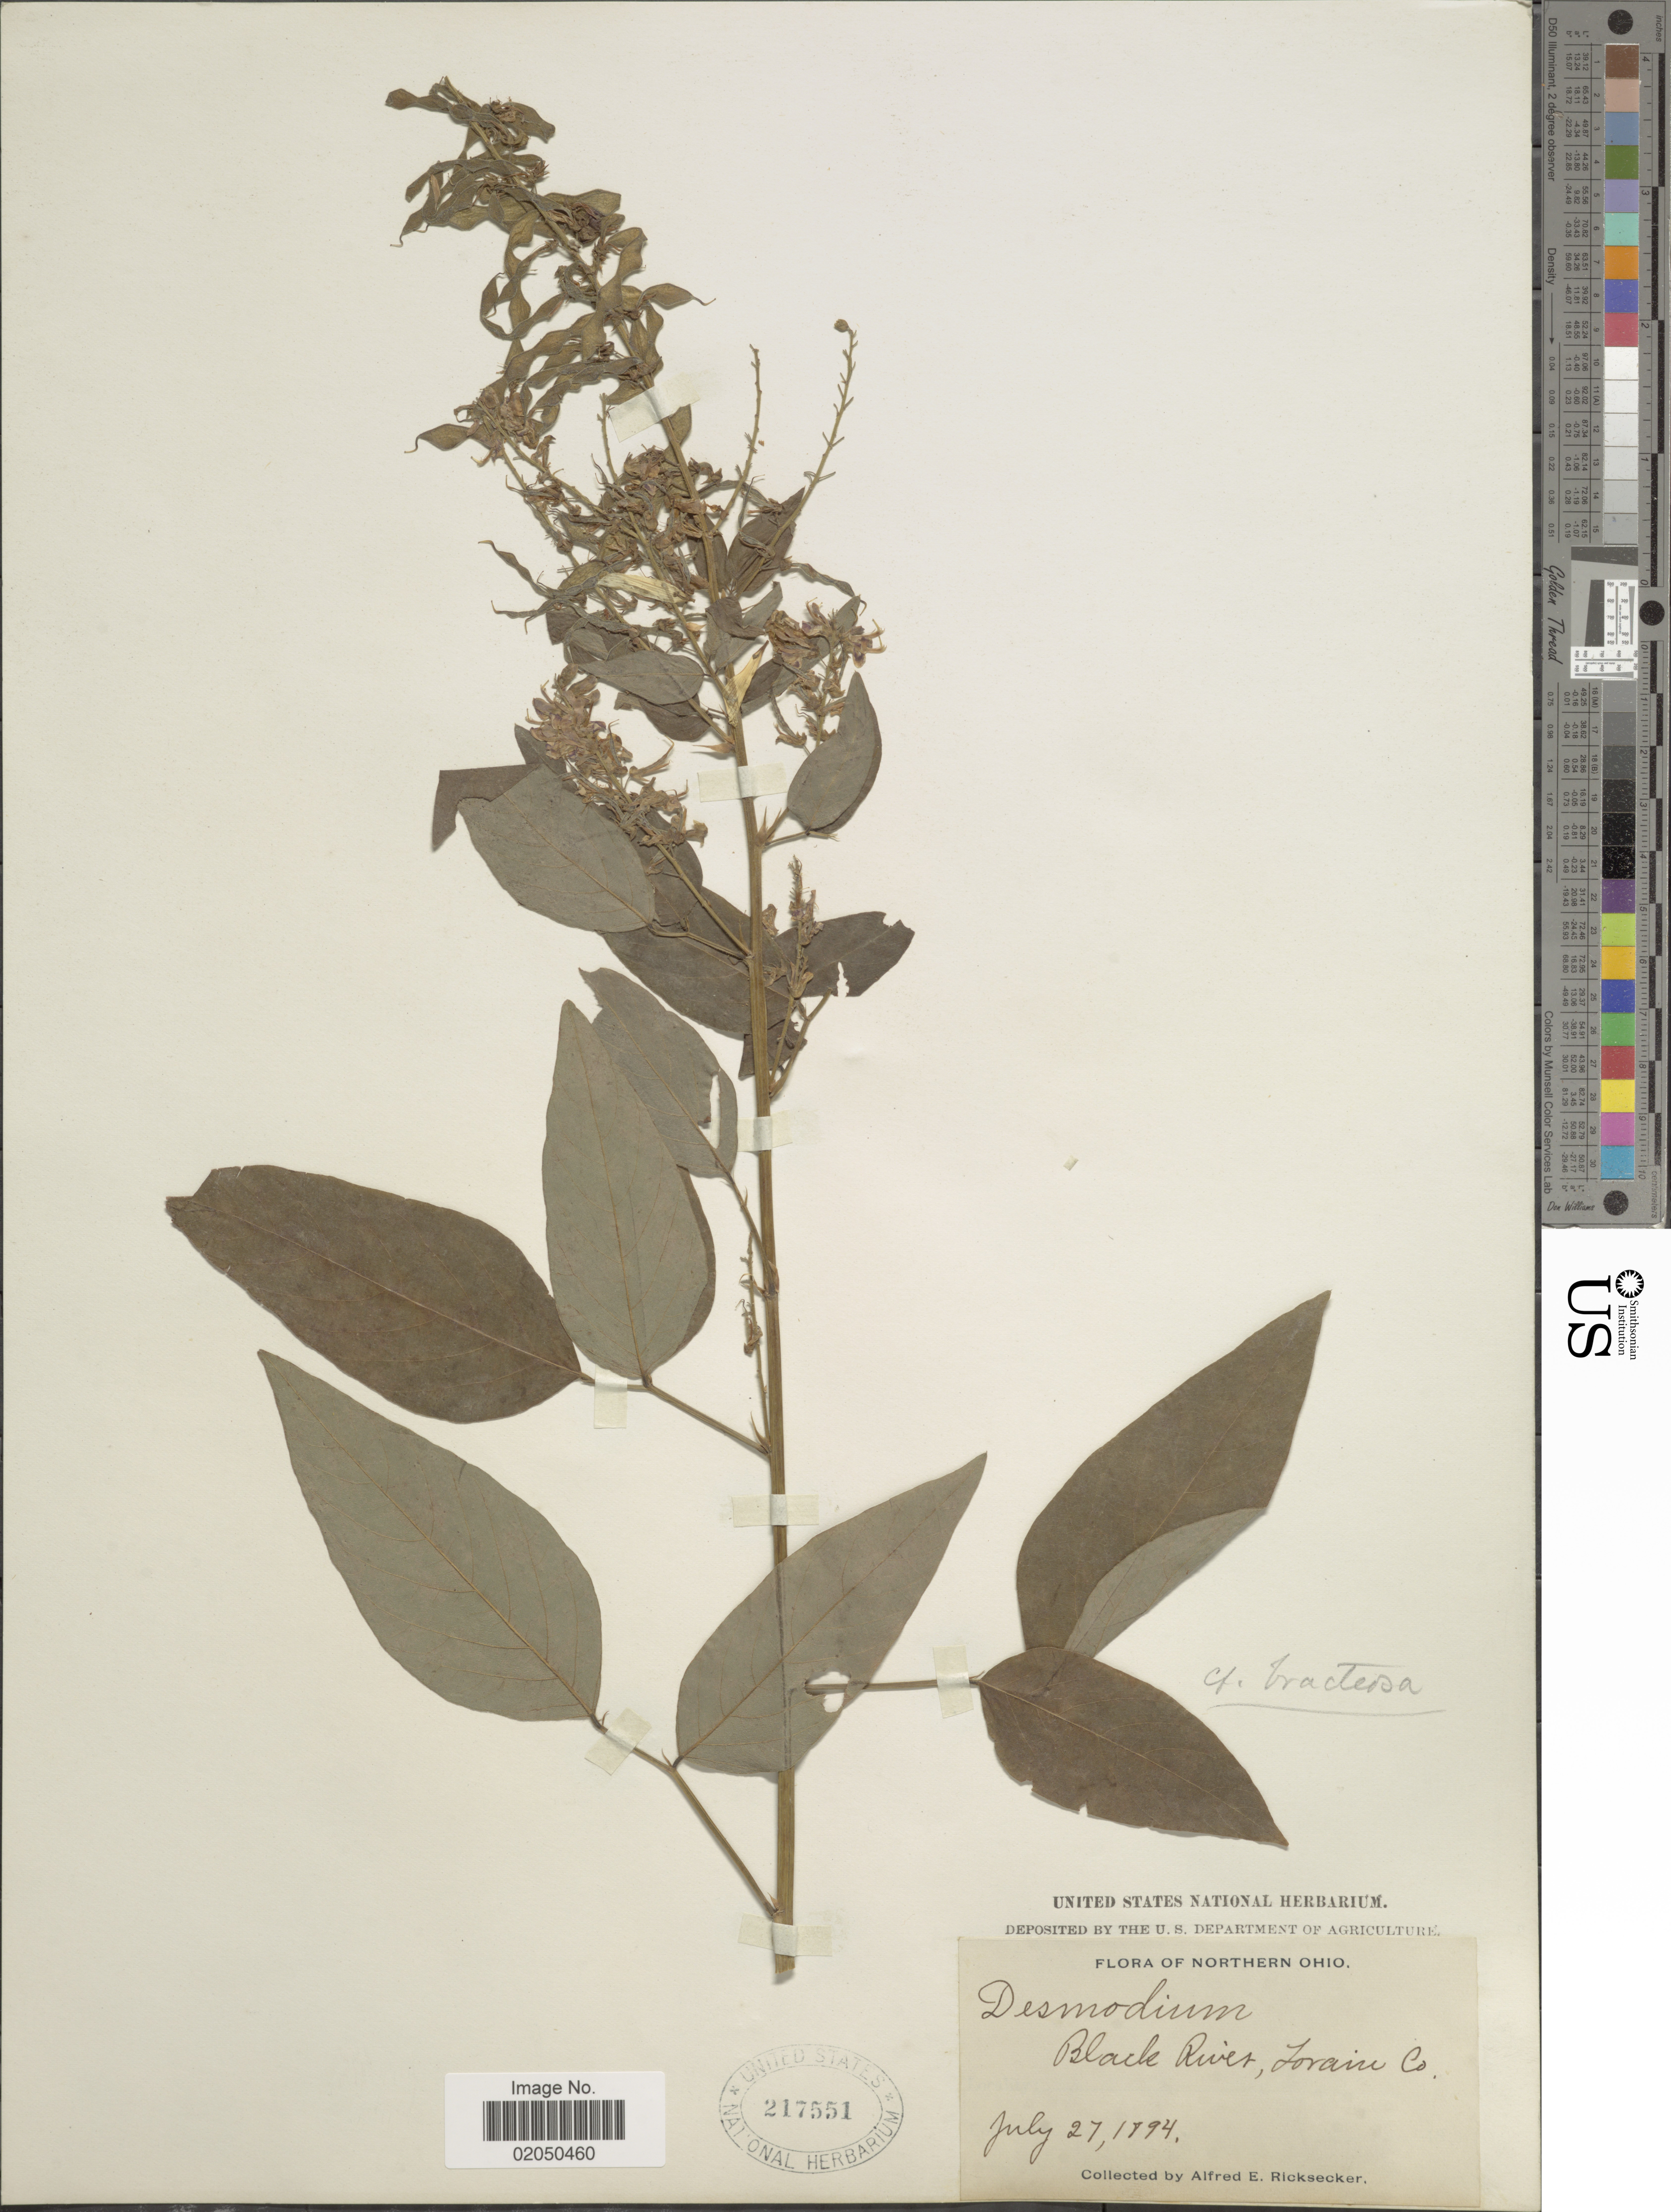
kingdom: Plantae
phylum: Tracheophyta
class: Magnoliopsida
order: Fabales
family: Fabaceae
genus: Desmodium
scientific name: Desmodium cuspidatum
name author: (Muhl. ex Willd.) Loudon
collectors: A. E. Ricksecker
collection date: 1894-07-27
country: United States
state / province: Ohio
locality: Northern Ohio, Black River, Lorain Co.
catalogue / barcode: US 217551